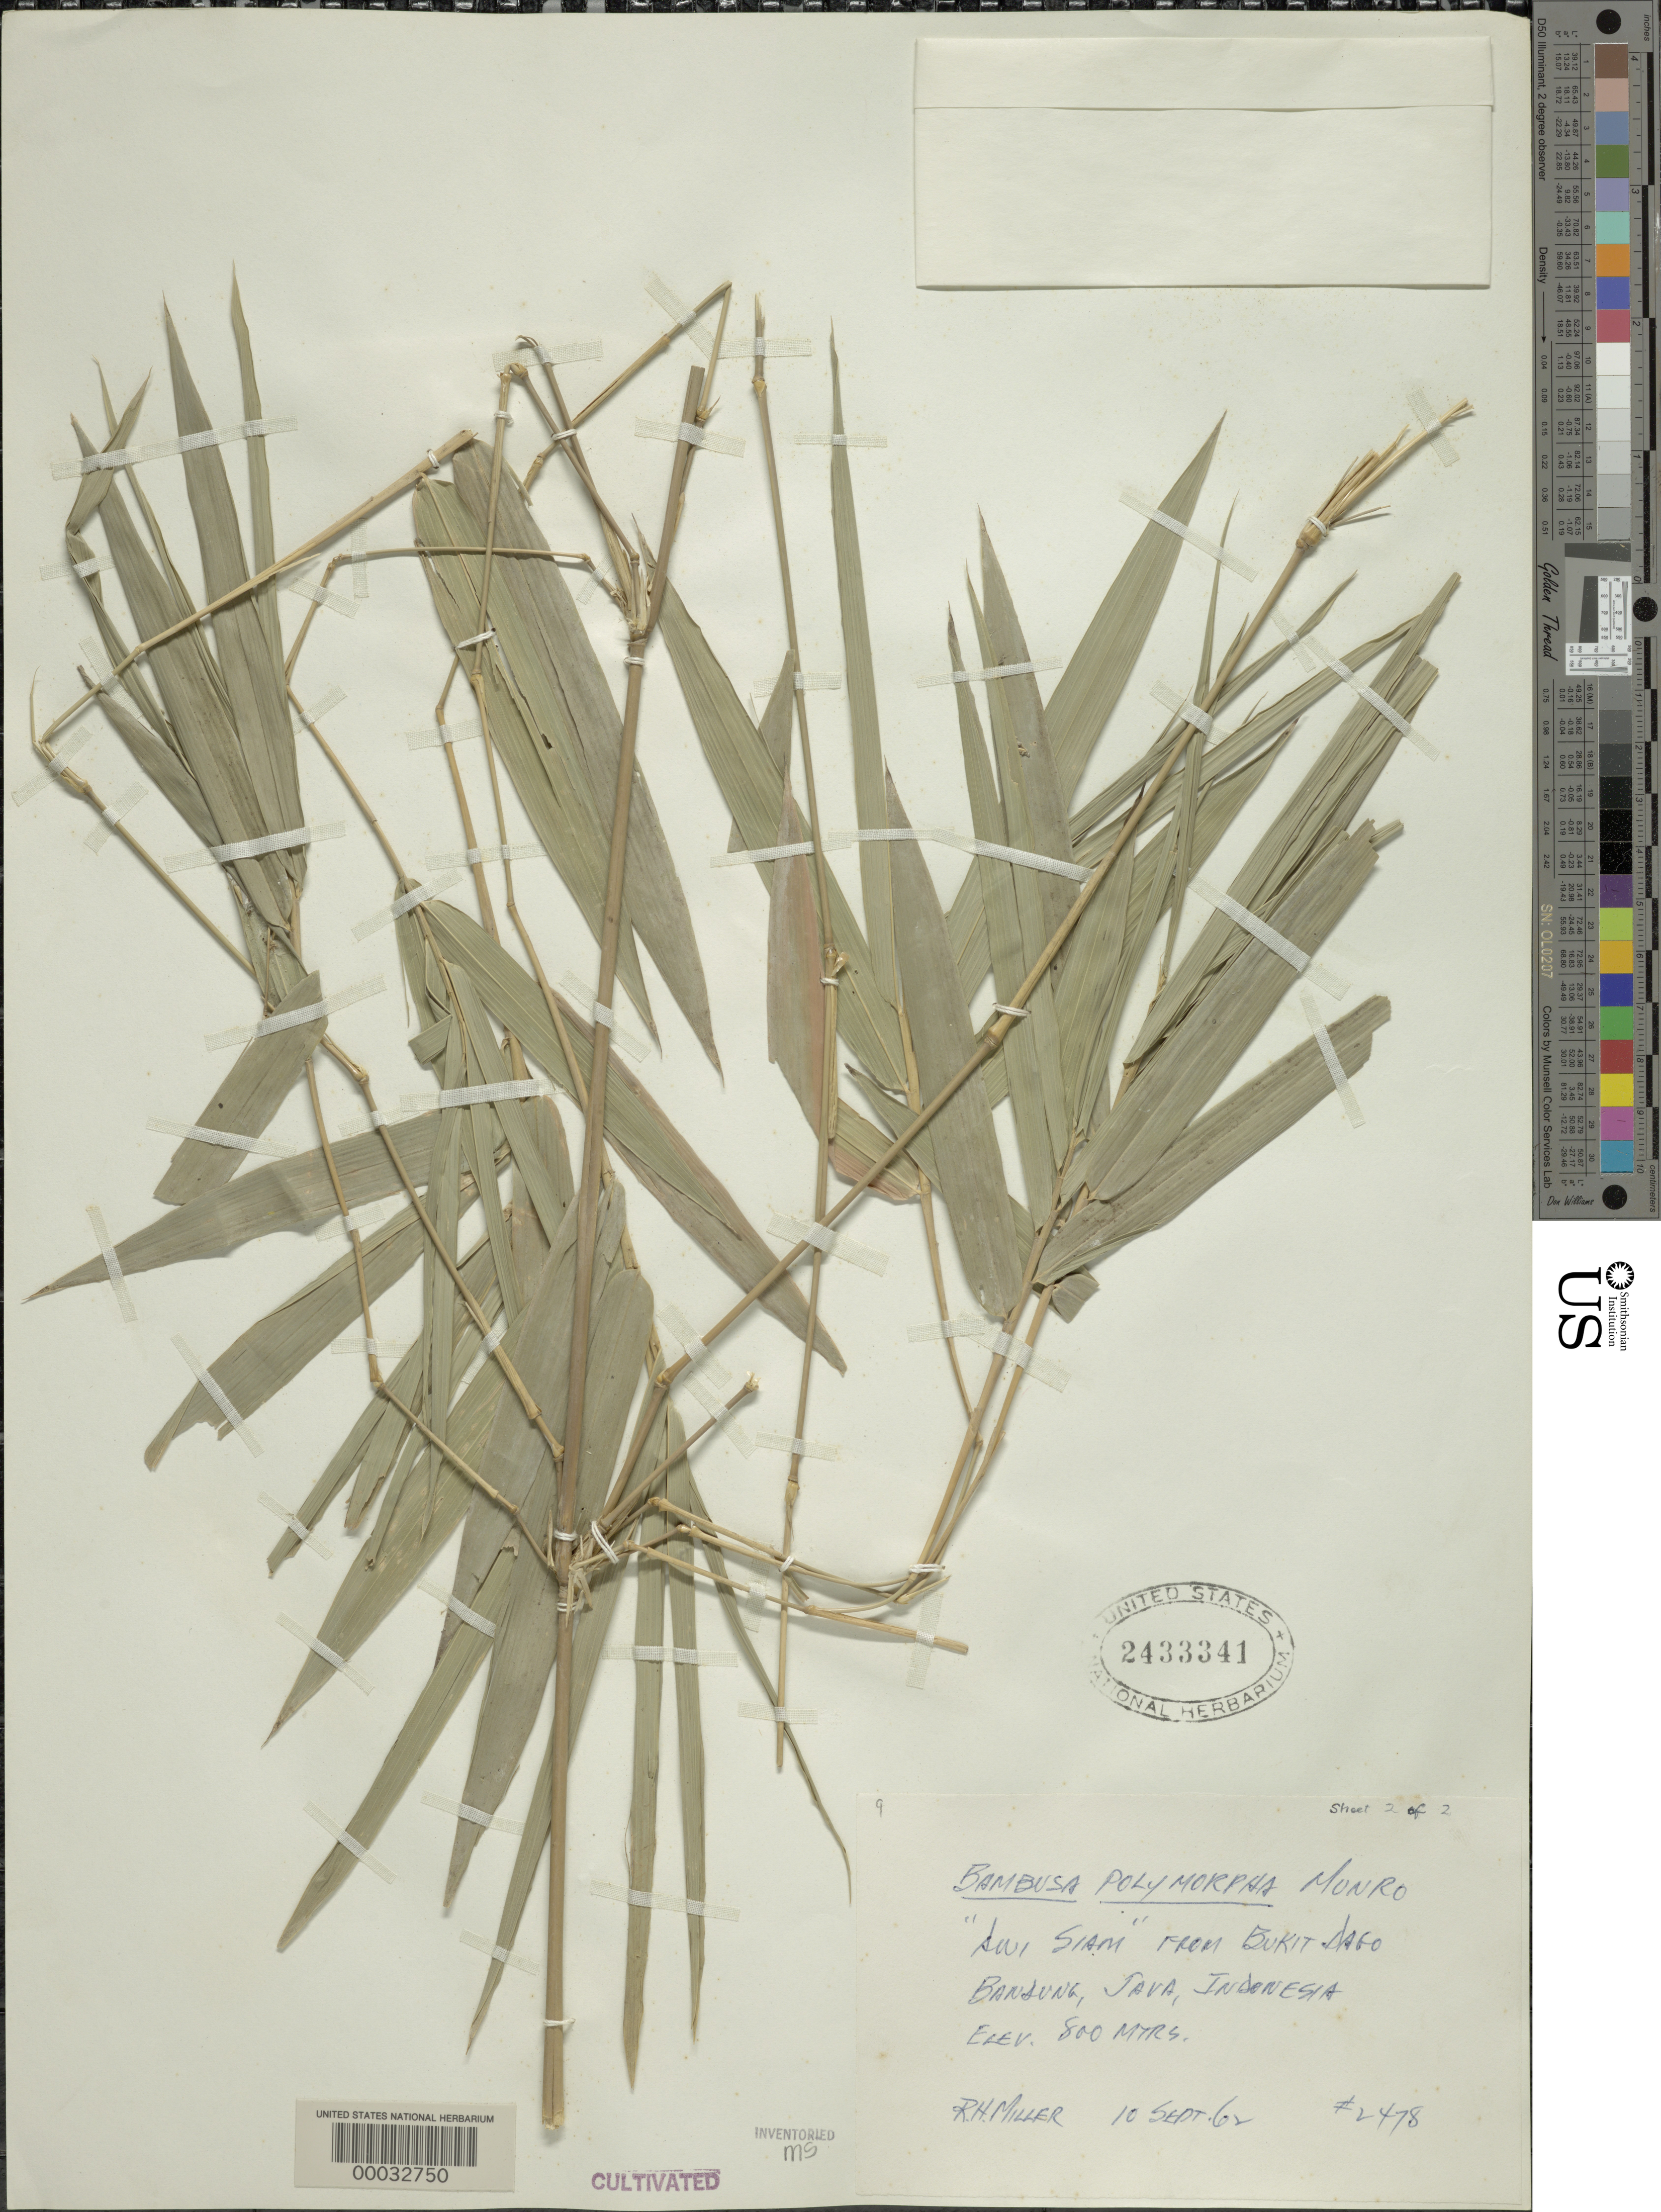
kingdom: Plantae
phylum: Tracheophyta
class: Liliopsida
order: Poales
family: Poaceae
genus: Bambusa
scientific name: Bambusa polymorpha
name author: Munro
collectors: R. H. Miller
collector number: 2478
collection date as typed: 10 Sep 1962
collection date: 1962-09-10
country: Indonesia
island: Java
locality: Bandung, bukit dago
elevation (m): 800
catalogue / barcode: US 2433341